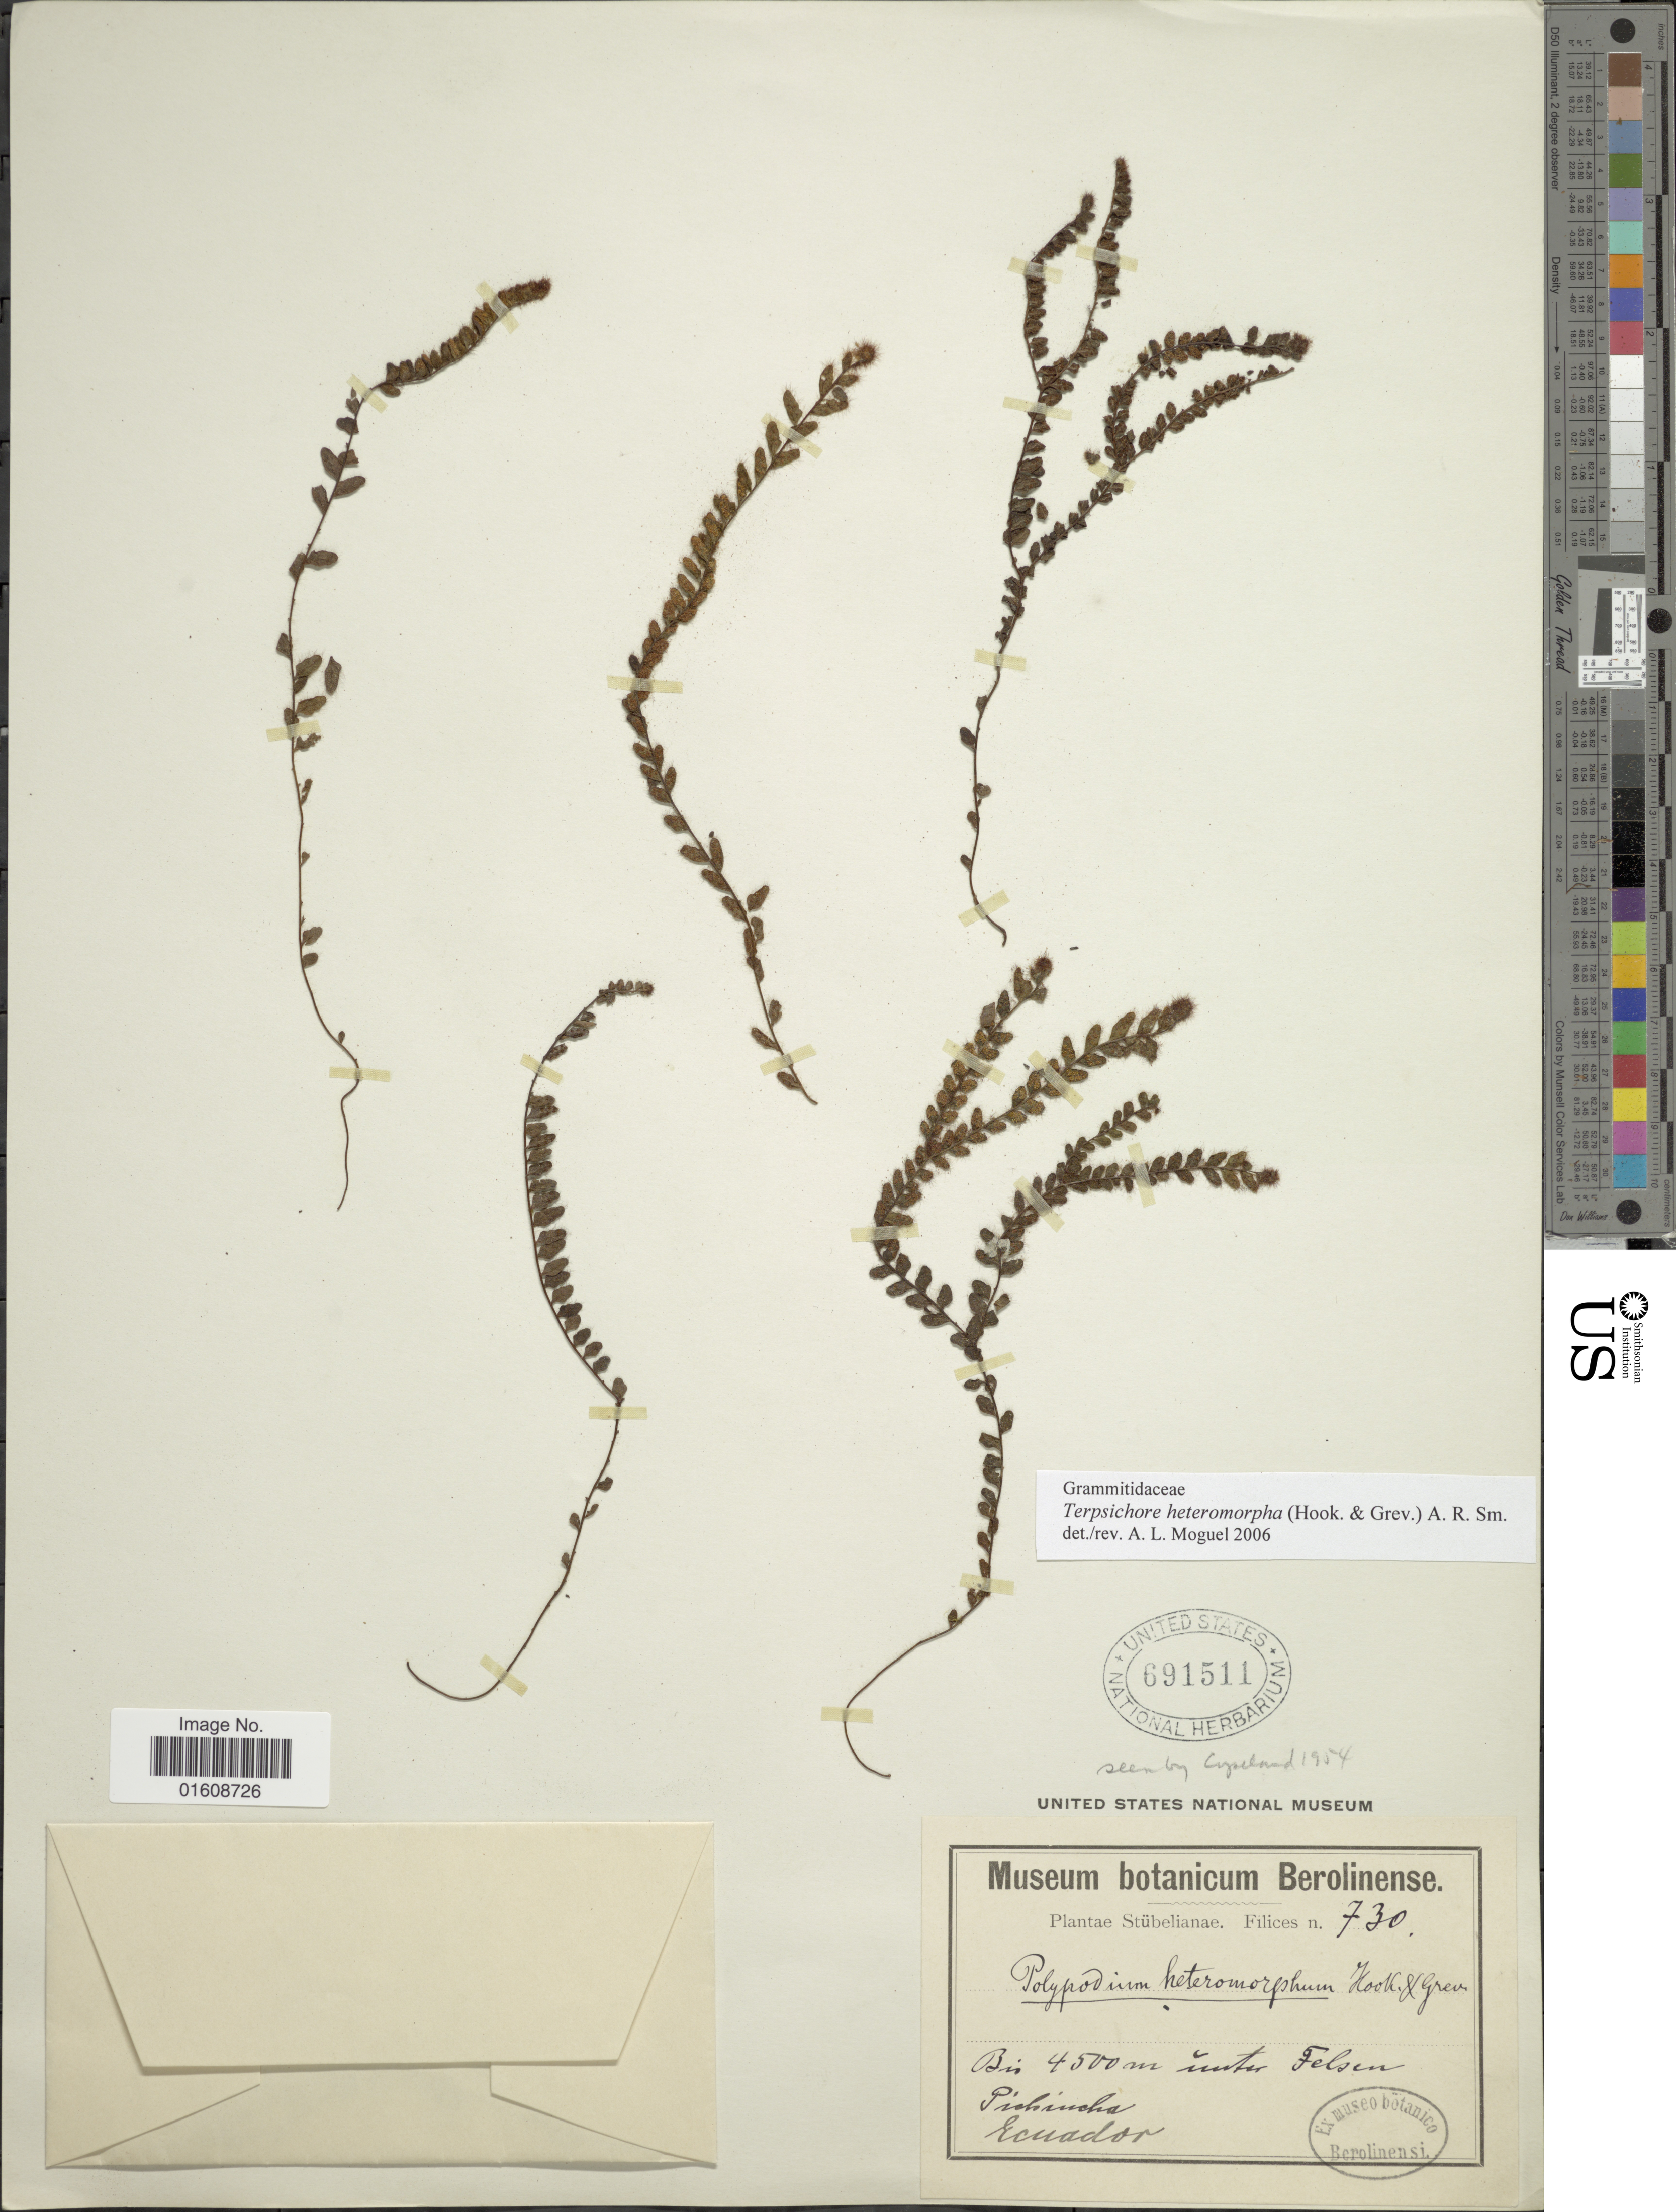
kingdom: Plantae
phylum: Tracheophyta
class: Polypodiopsida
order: Polypodiales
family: Polypodiaceae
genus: Alansmia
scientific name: Alansmia heteromorpha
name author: (Hook. & Grev.) Moguel & M. Kessler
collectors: -. Stubel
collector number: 730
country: Ecuador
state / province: Pichincha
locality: Unter Felsen Pichincha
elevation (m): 4500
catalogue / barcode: US 691511